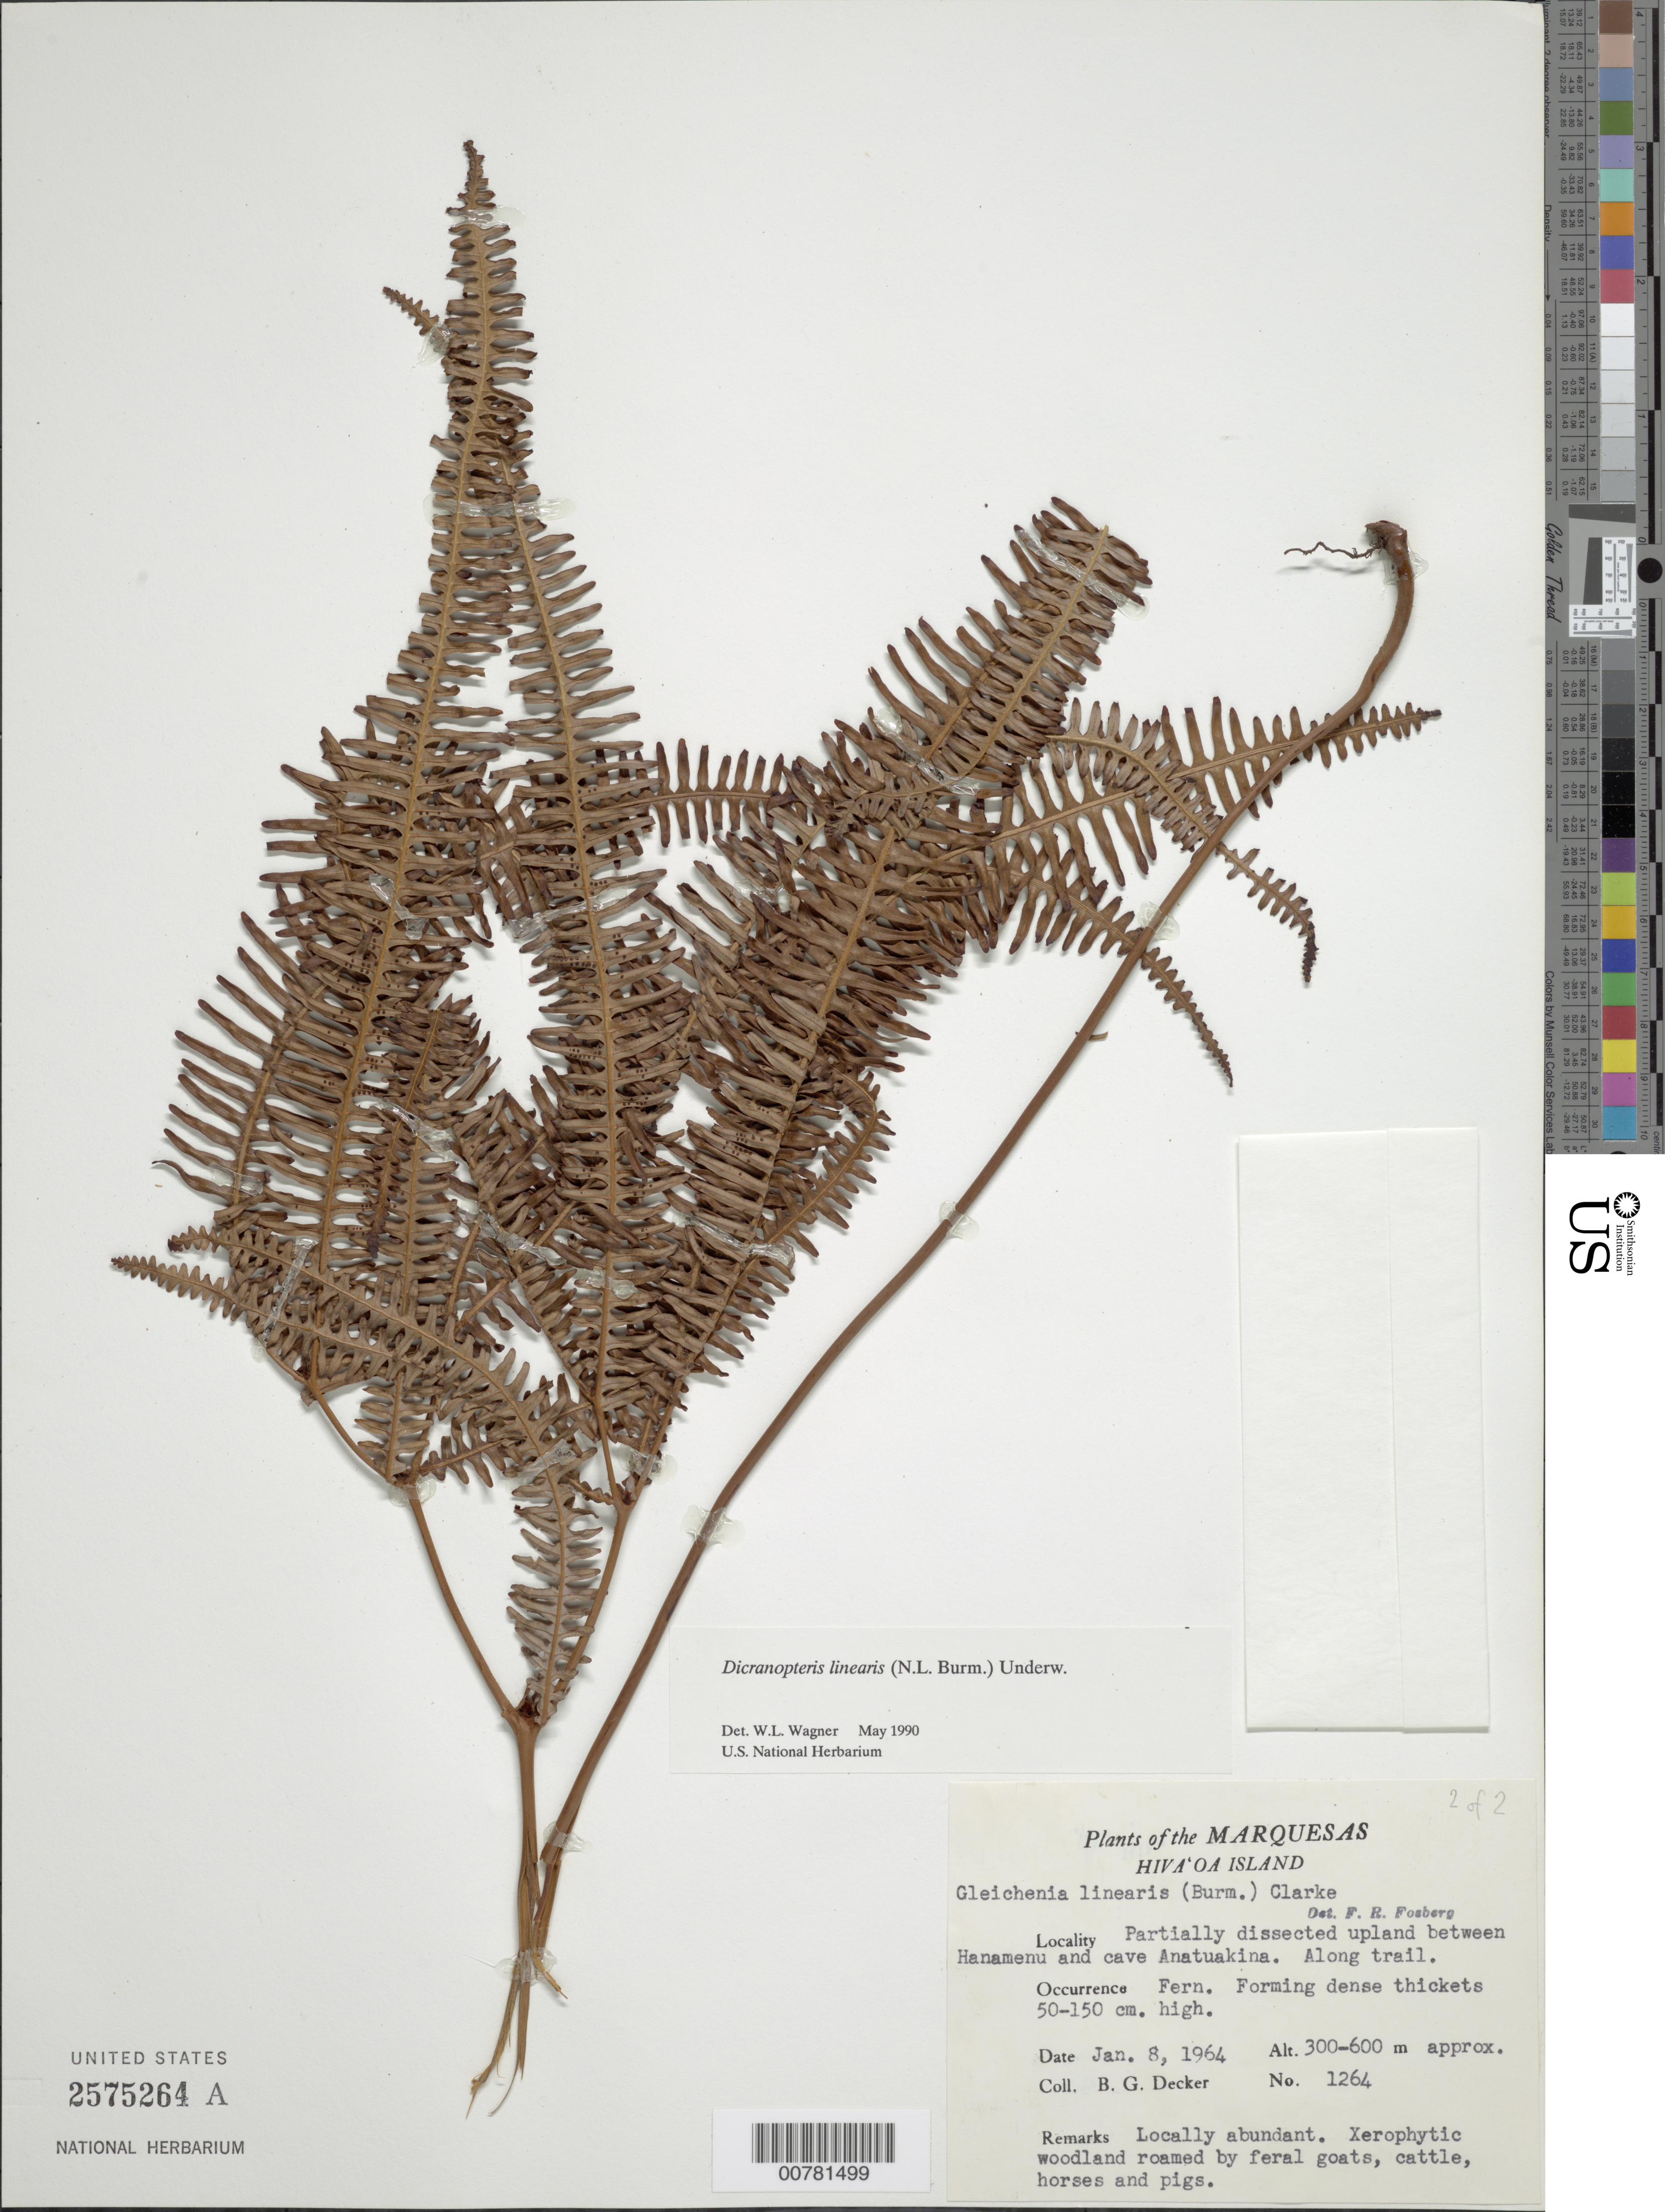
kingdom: Plantae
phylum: Tracheophyta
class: Polypodiopsida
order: Gleicheniales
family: Gleicheniaceae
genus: Dicranopteris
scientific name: Dicranopteris linearis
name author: (Burm. f.) Underw.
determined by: Wagner, W. L., (BOT), Smithsonian Institution - National Museum of Natural History (UNITED STATES)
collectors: B. G. Decker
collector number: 1264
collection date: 1964-01-08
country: French Polynesia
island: Hiva Oa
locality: Partially dissected upland between Hanamenu and cave Anatuakina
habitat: Xerophytic woodland roamed by feral goats, cattle, horses and pigs; along trail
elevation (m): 300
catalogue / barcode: US 2575264